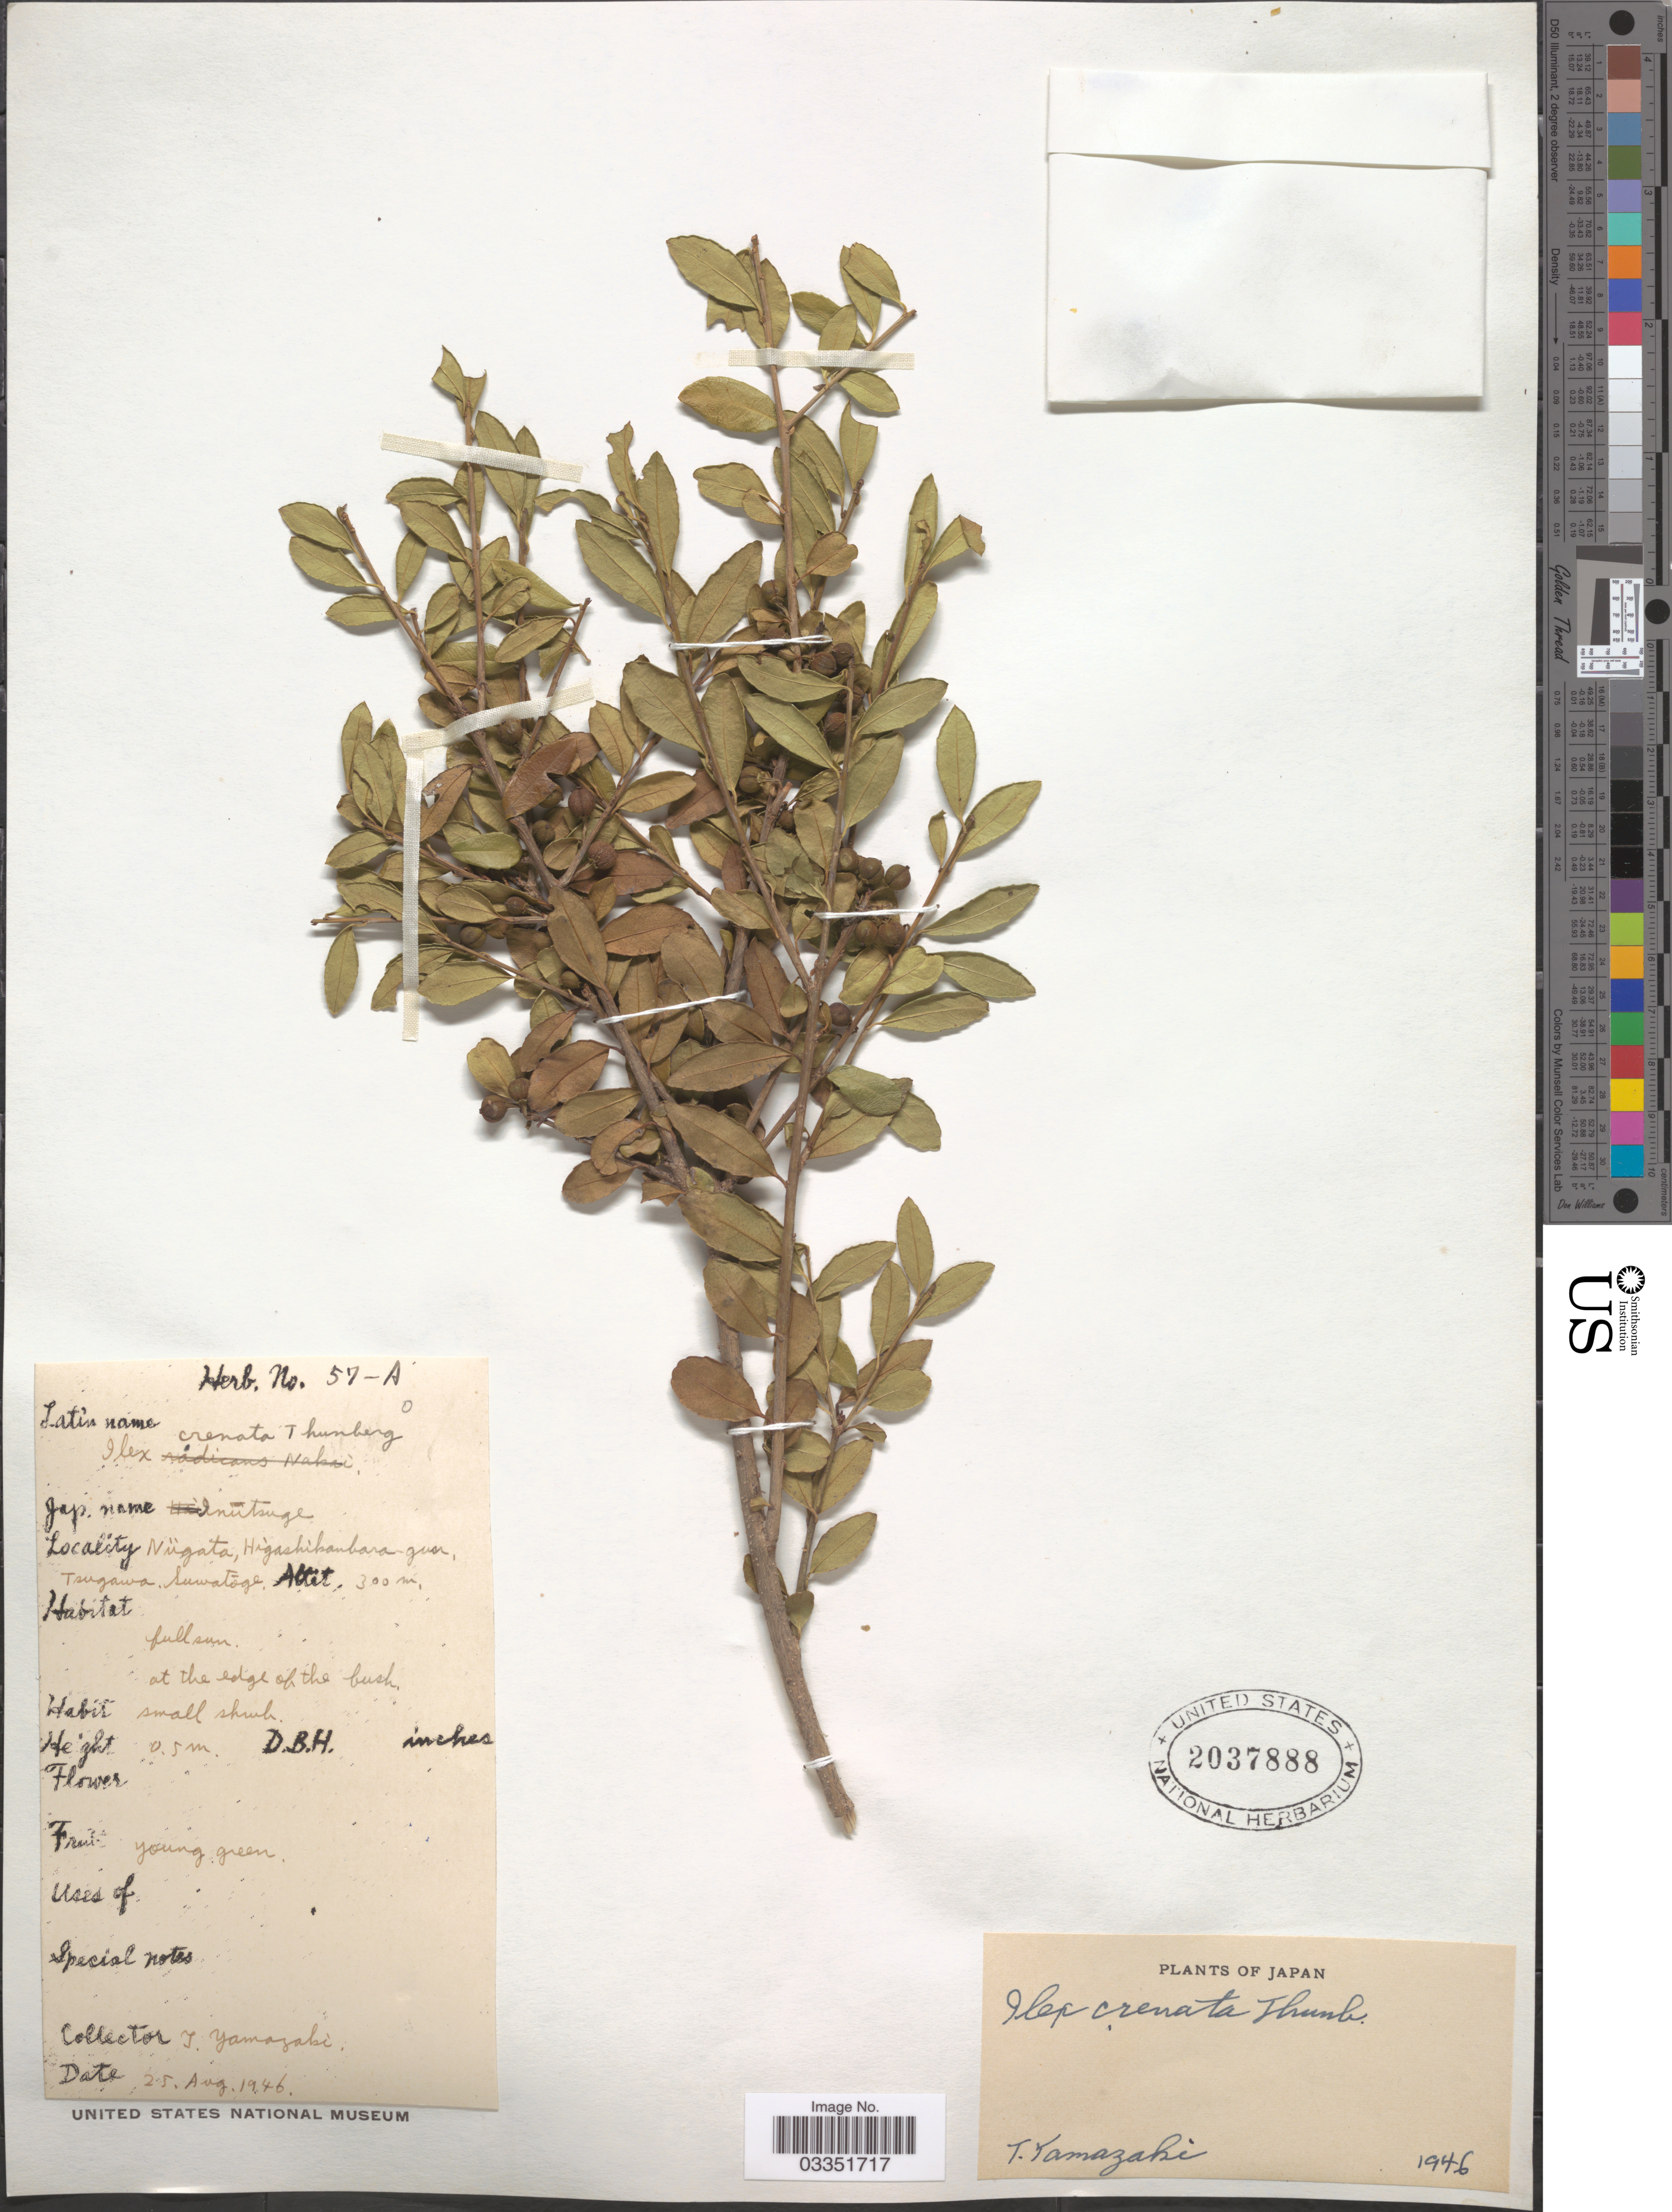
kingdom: Plantae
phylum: Tracheophyta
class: Magnoliopsida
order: Aquifoliales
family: Aquifoliaceae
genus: Ilex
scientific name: Ilex crenata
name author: Thunb.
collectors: T. Yamazaki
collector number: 57-A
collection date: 1946-08-25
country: Japan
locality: Nügata, Higashikanbara-gun, Tsugawa, Suwatoge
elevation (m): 300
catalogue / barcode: US 2037888